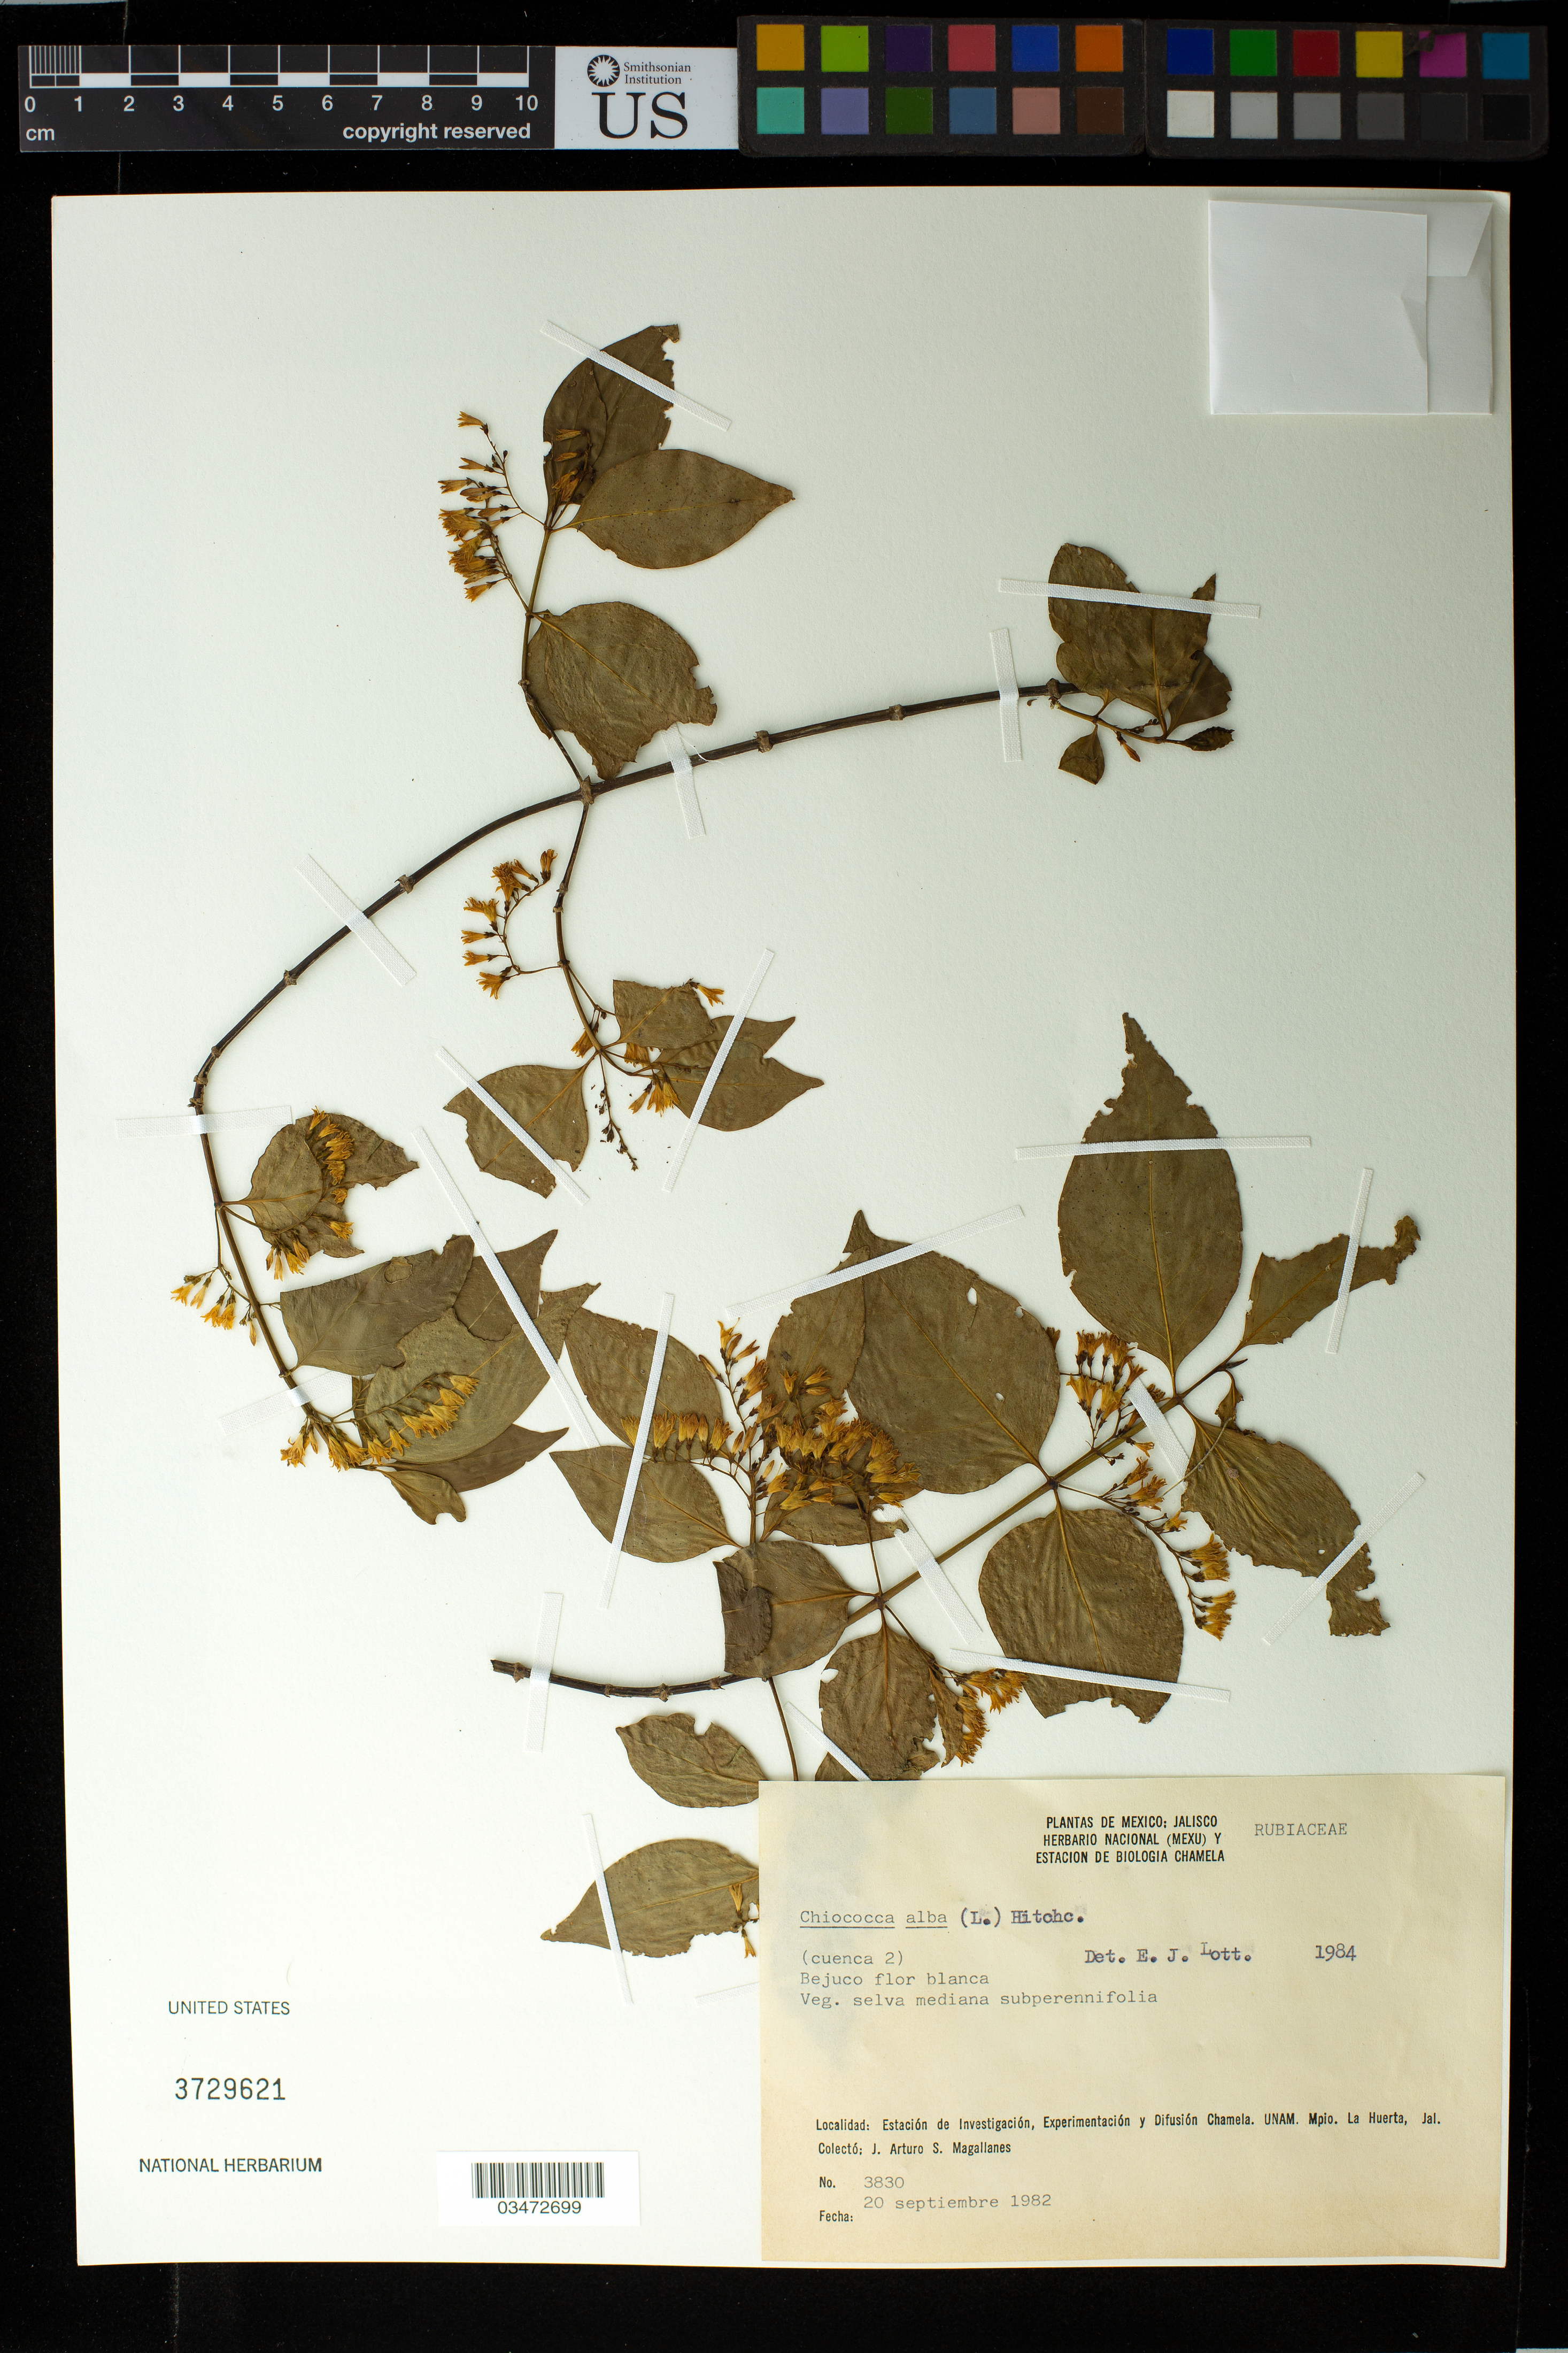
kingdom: Plantae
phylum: Tracheophyta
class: Magnoliopsida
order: Gentianales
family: Rubiaceae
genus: Chiococca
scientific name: Chiococca alba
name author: (L.) Hitchc.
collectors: J. Magallanes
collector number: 3830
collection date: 1982-09-20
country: Mexico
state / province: Jalisco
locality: Estacion de Investigacion, Experimentacion, y Difusion Chamela. UNAM. Mpio. La Huerta.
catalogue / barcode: US 3729621